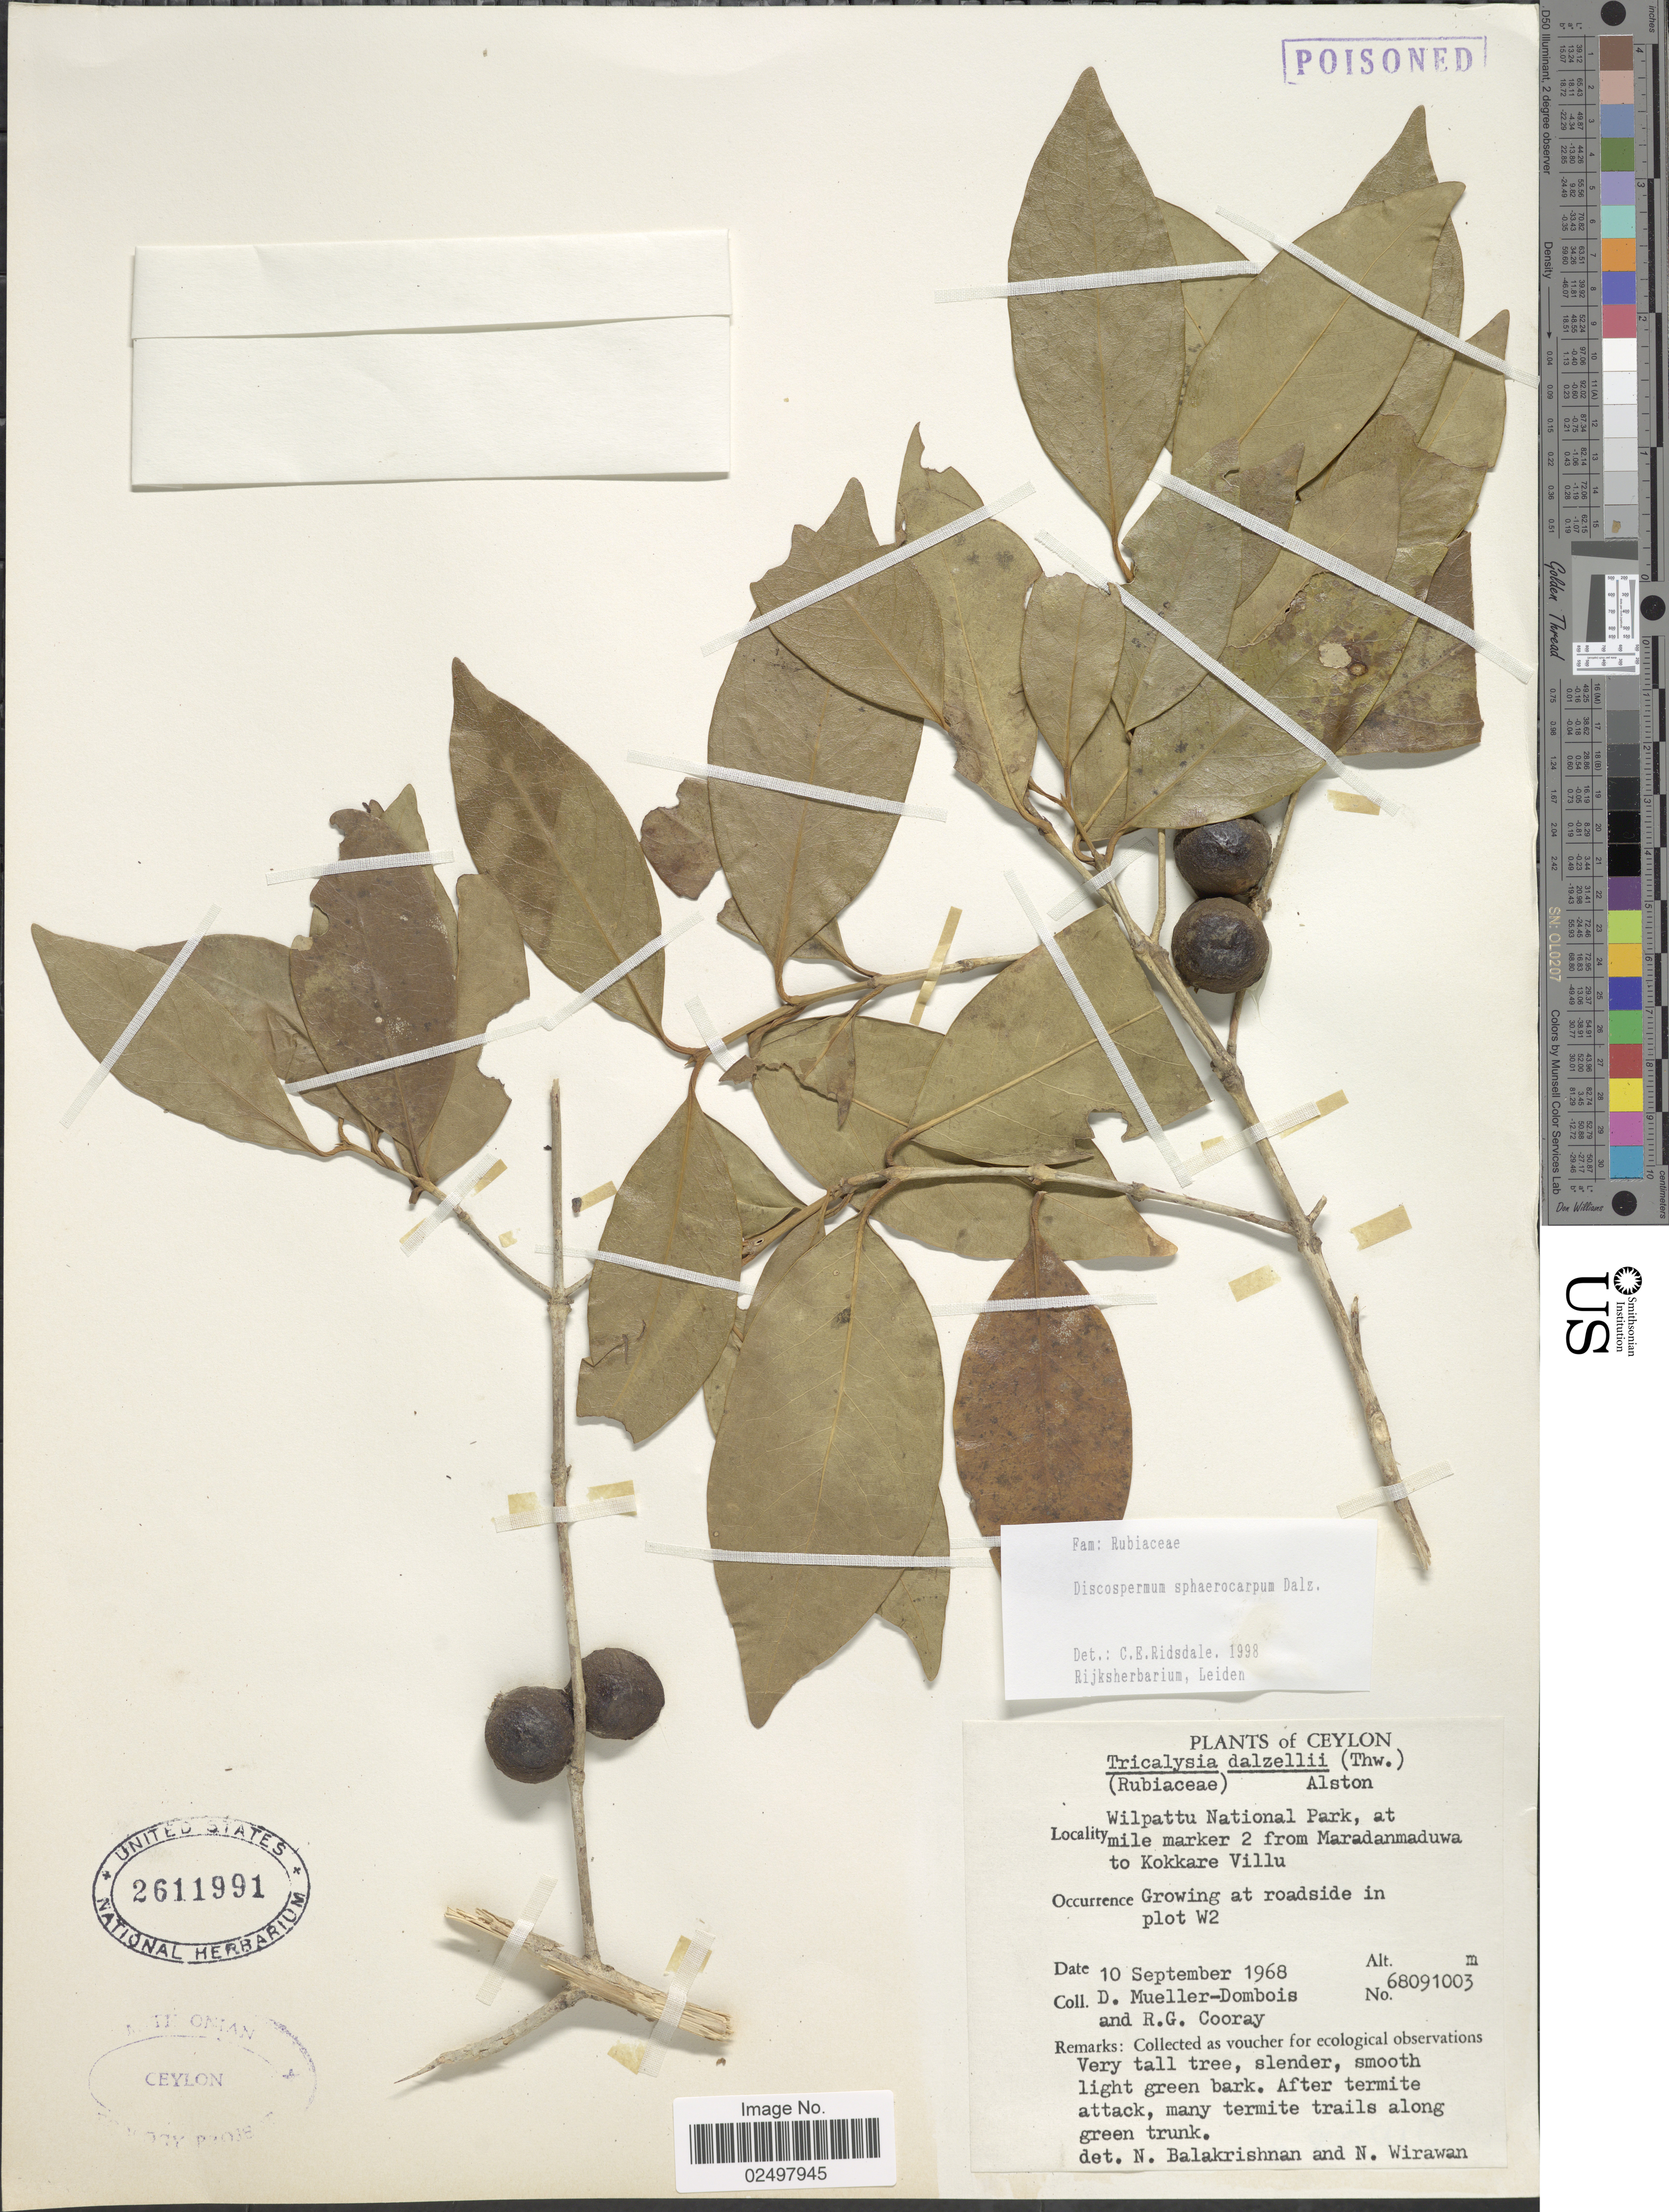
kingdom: Plantae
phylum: Tracheophyta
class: Magnoliopsida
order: Gentianales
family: Rubiaceae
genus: Discospermum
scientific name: Discospermum sphaerocarpum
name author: Dalzell ex Hook. f.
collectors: D. Mueller-Dombois & R. Cooray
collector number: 68091003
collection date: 1968-09-10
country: Sri Lanka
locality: Ceylon, Wilpattu National Park, at mile marker 2 from maradanmaduwa to Kokkare Villy, at roadside in plot W2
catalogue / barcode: US 2611991